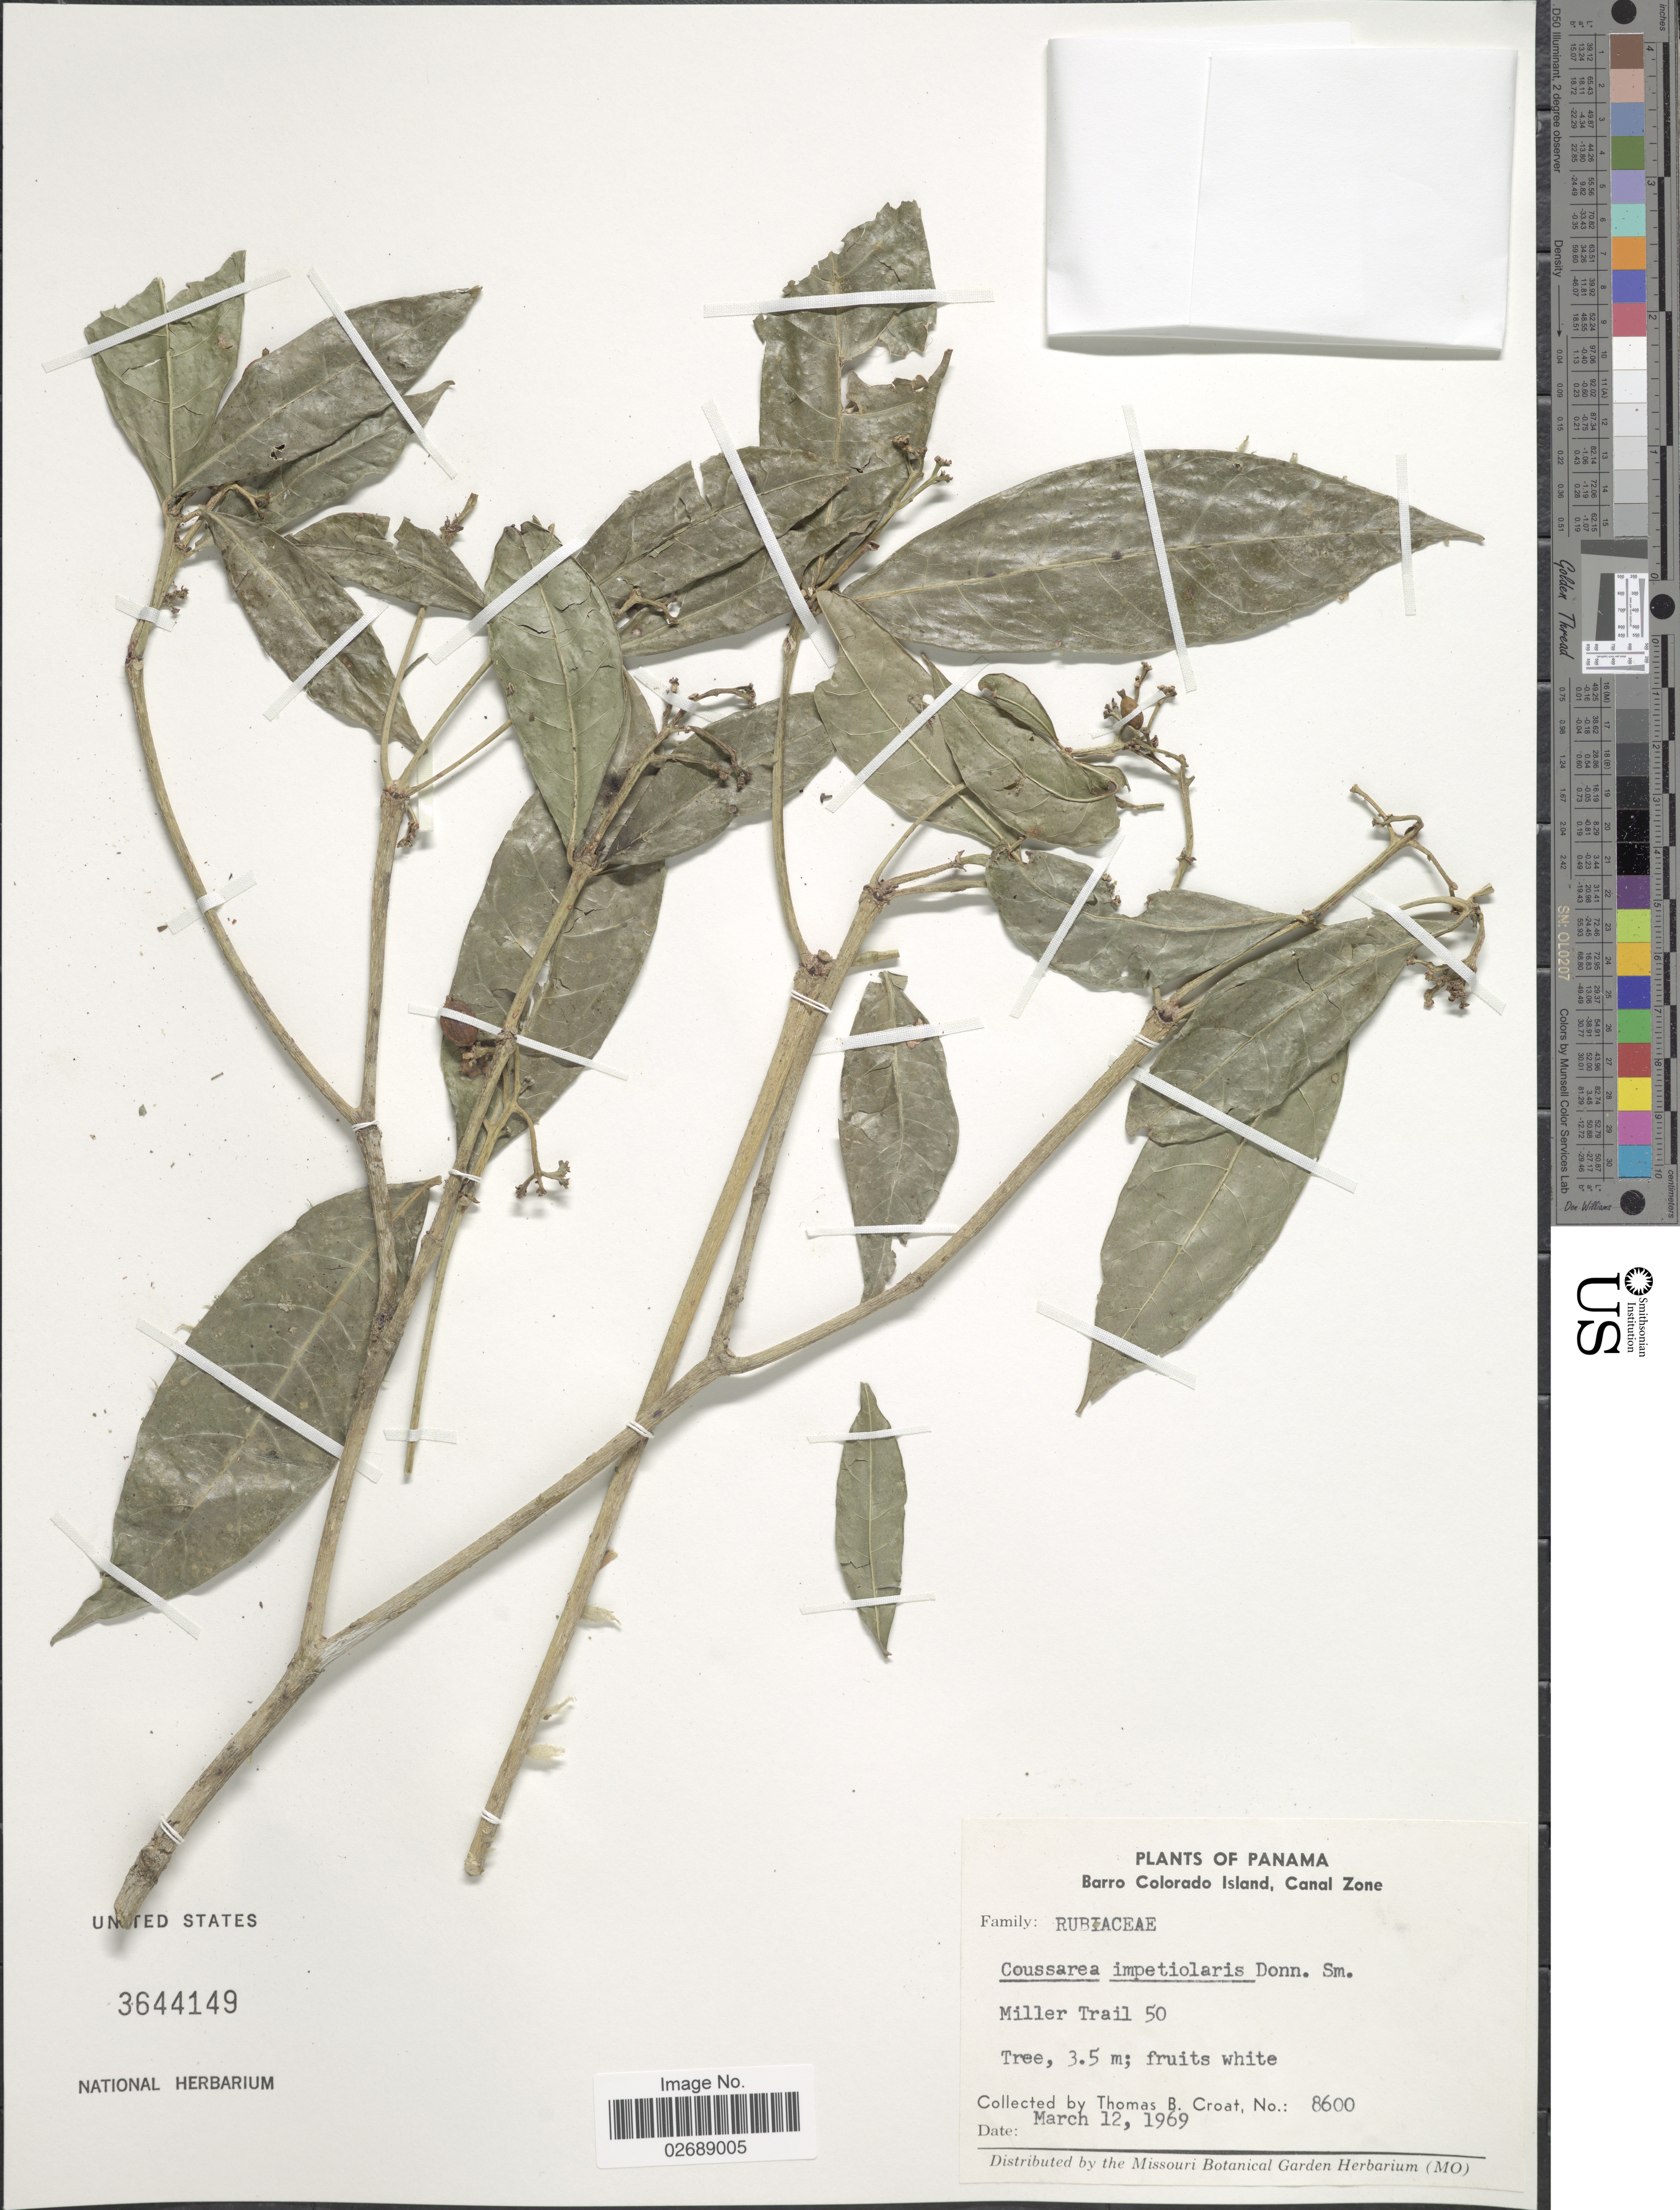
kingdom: Plantae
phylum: Tracheophyta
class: Magnoliopsida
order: Gentianales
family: Rubiaceae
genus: Coussarea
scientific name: Coussarea impetiolaris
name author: Donn. Sm.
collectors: T. B. Croat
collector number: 8600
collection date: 1969-03-12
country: Panama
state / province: Panamá Oeste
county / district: Canal Zone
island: Barro Colorado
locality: Barro Colorado Island, Canal Zone. Miller Trail 50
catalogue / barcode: US 3644149